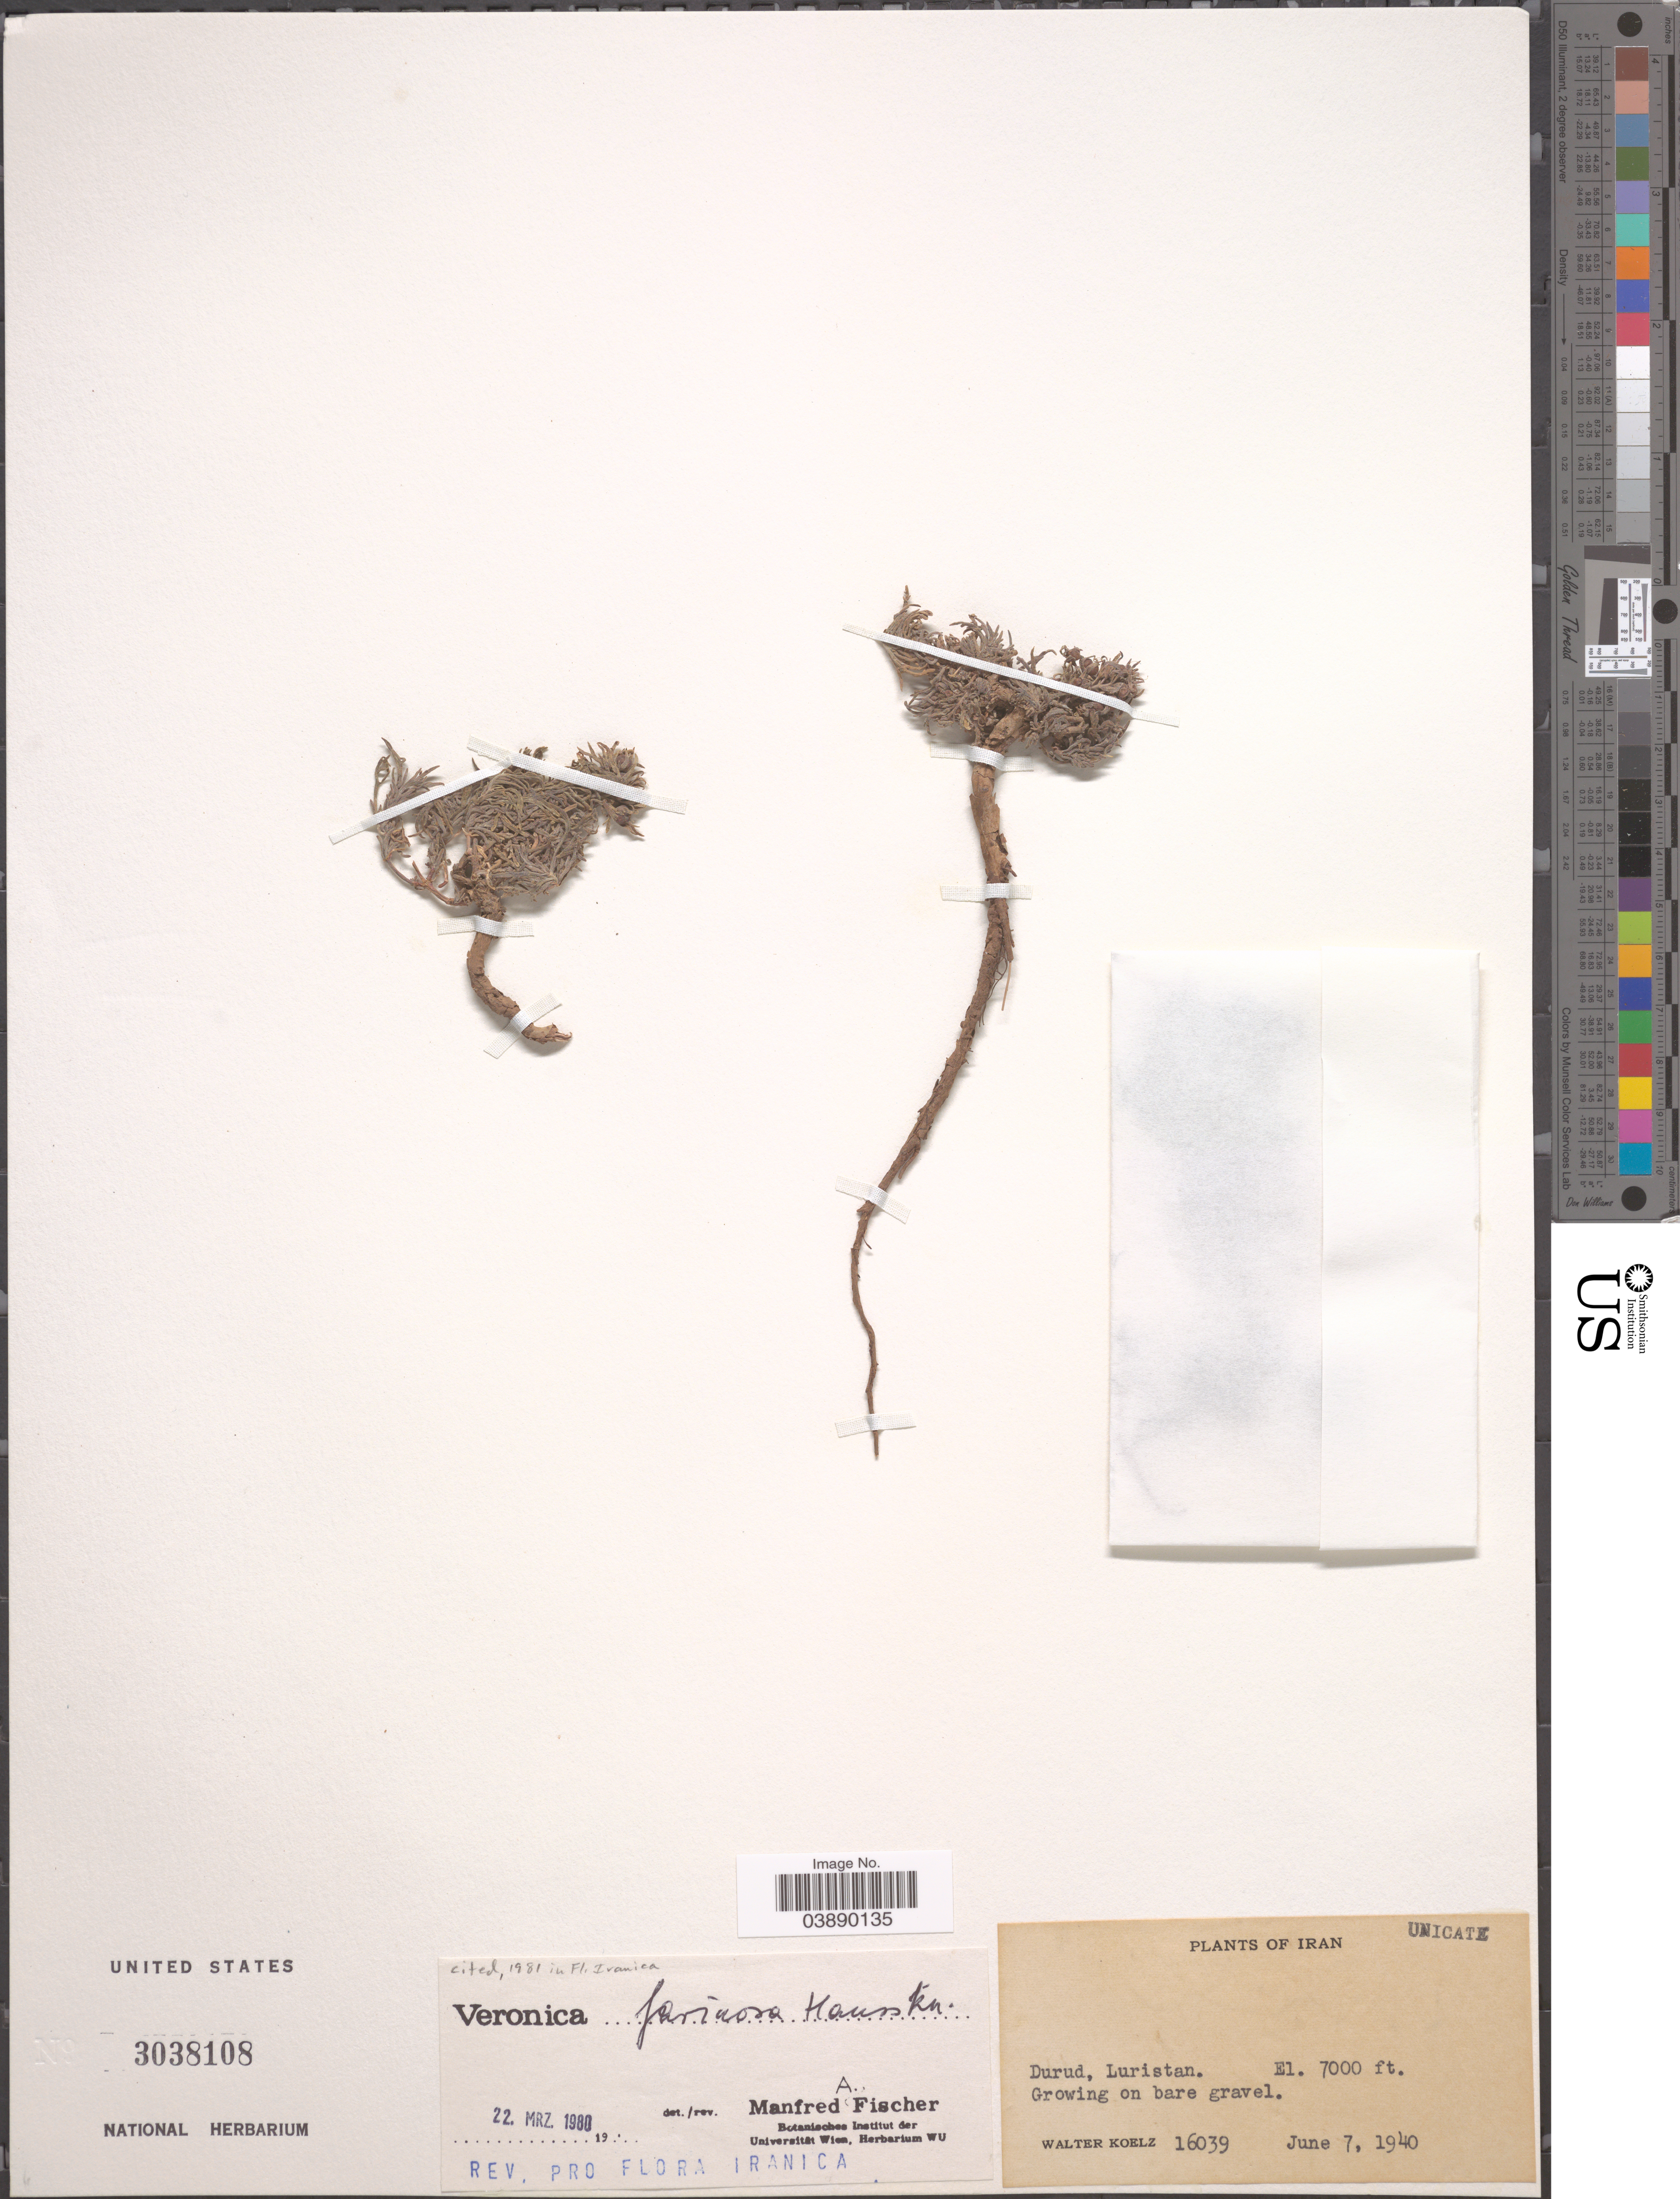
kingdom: Plantae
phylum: Tracheophyta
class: Magnoliopsida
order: Lamiales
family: Plantaginaceae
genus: Veronica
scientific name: Veronica farinosa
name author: Hausskn.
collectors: W. N. Koelz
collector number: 16039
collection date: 1940-06-07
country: Iran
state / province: Lorestan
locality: Durud, Luristan.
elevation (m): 2134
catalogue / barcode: US 3038108